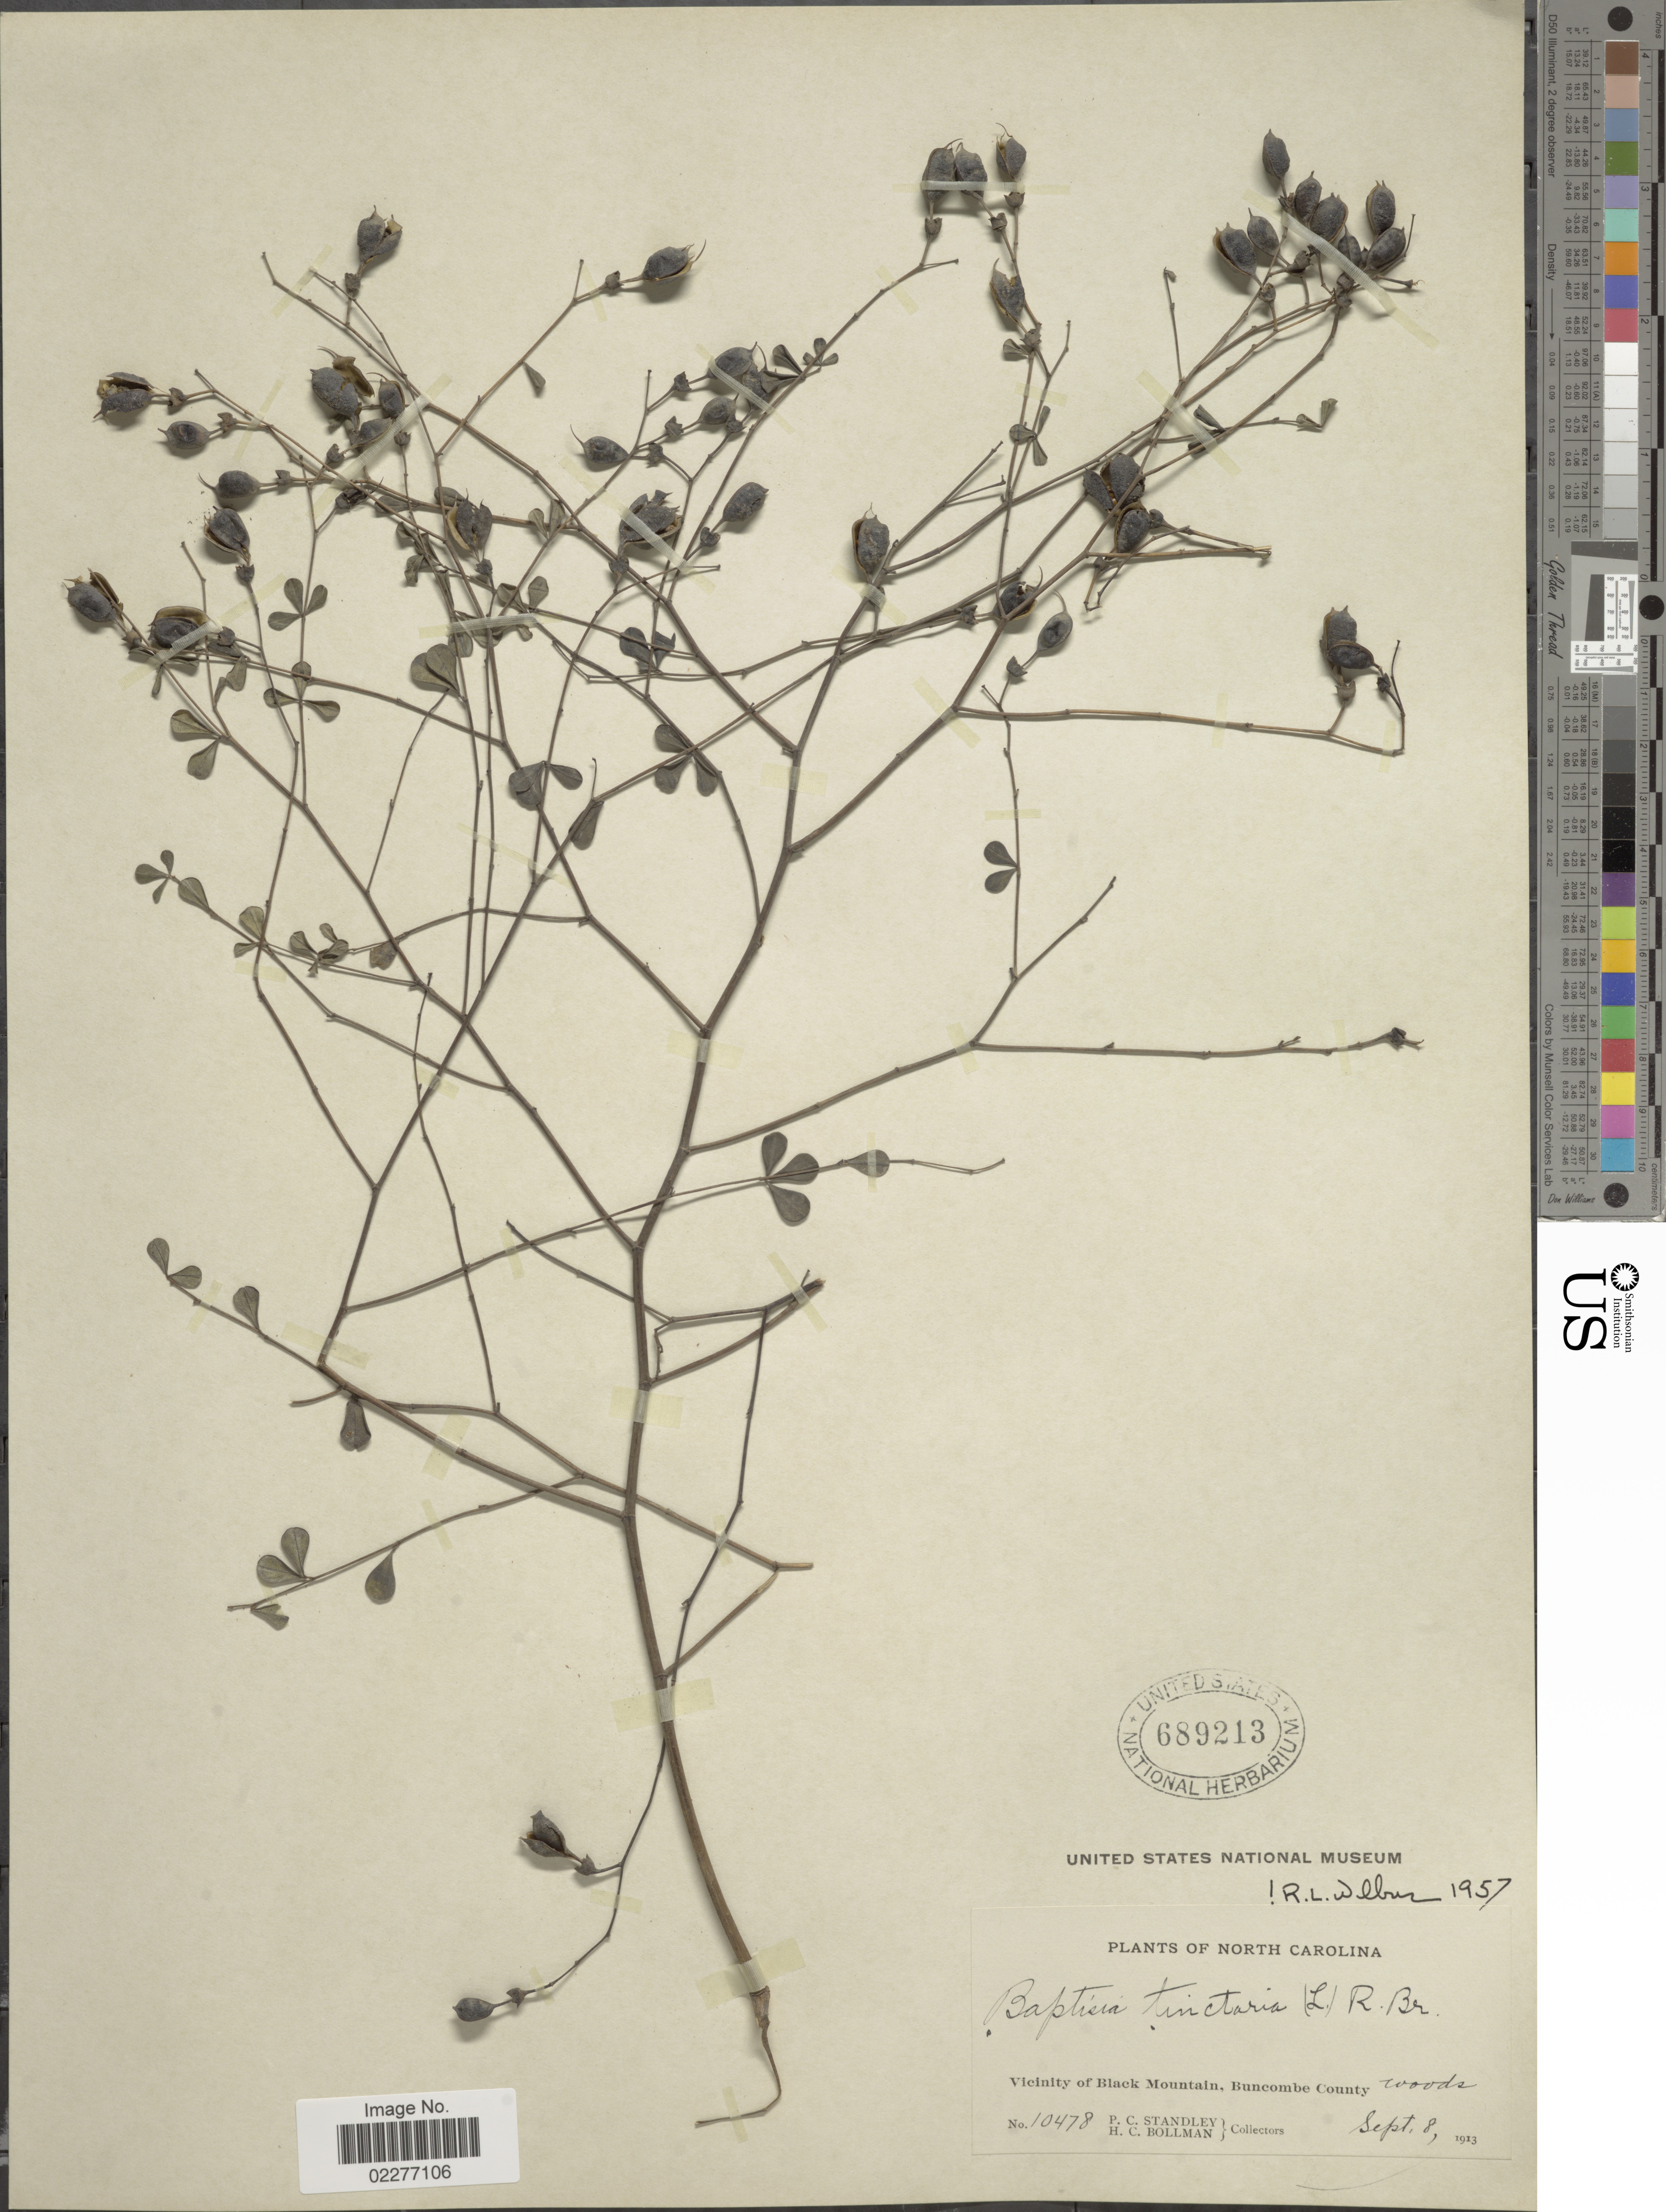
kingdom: Plantae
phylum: Tracheophyta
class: Magnoliopsida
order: Fabales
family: Fabaceae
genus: Baptisia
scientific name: Baptisia tinctoria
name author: (L.) R. Br.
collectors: P. C. Standley & H. C. Bollman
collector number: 10478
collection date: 1913-09-08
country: United States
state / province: North Carolina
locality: Vicinity of Black Mountain, Buncombe County, woods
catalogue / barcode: US 689213